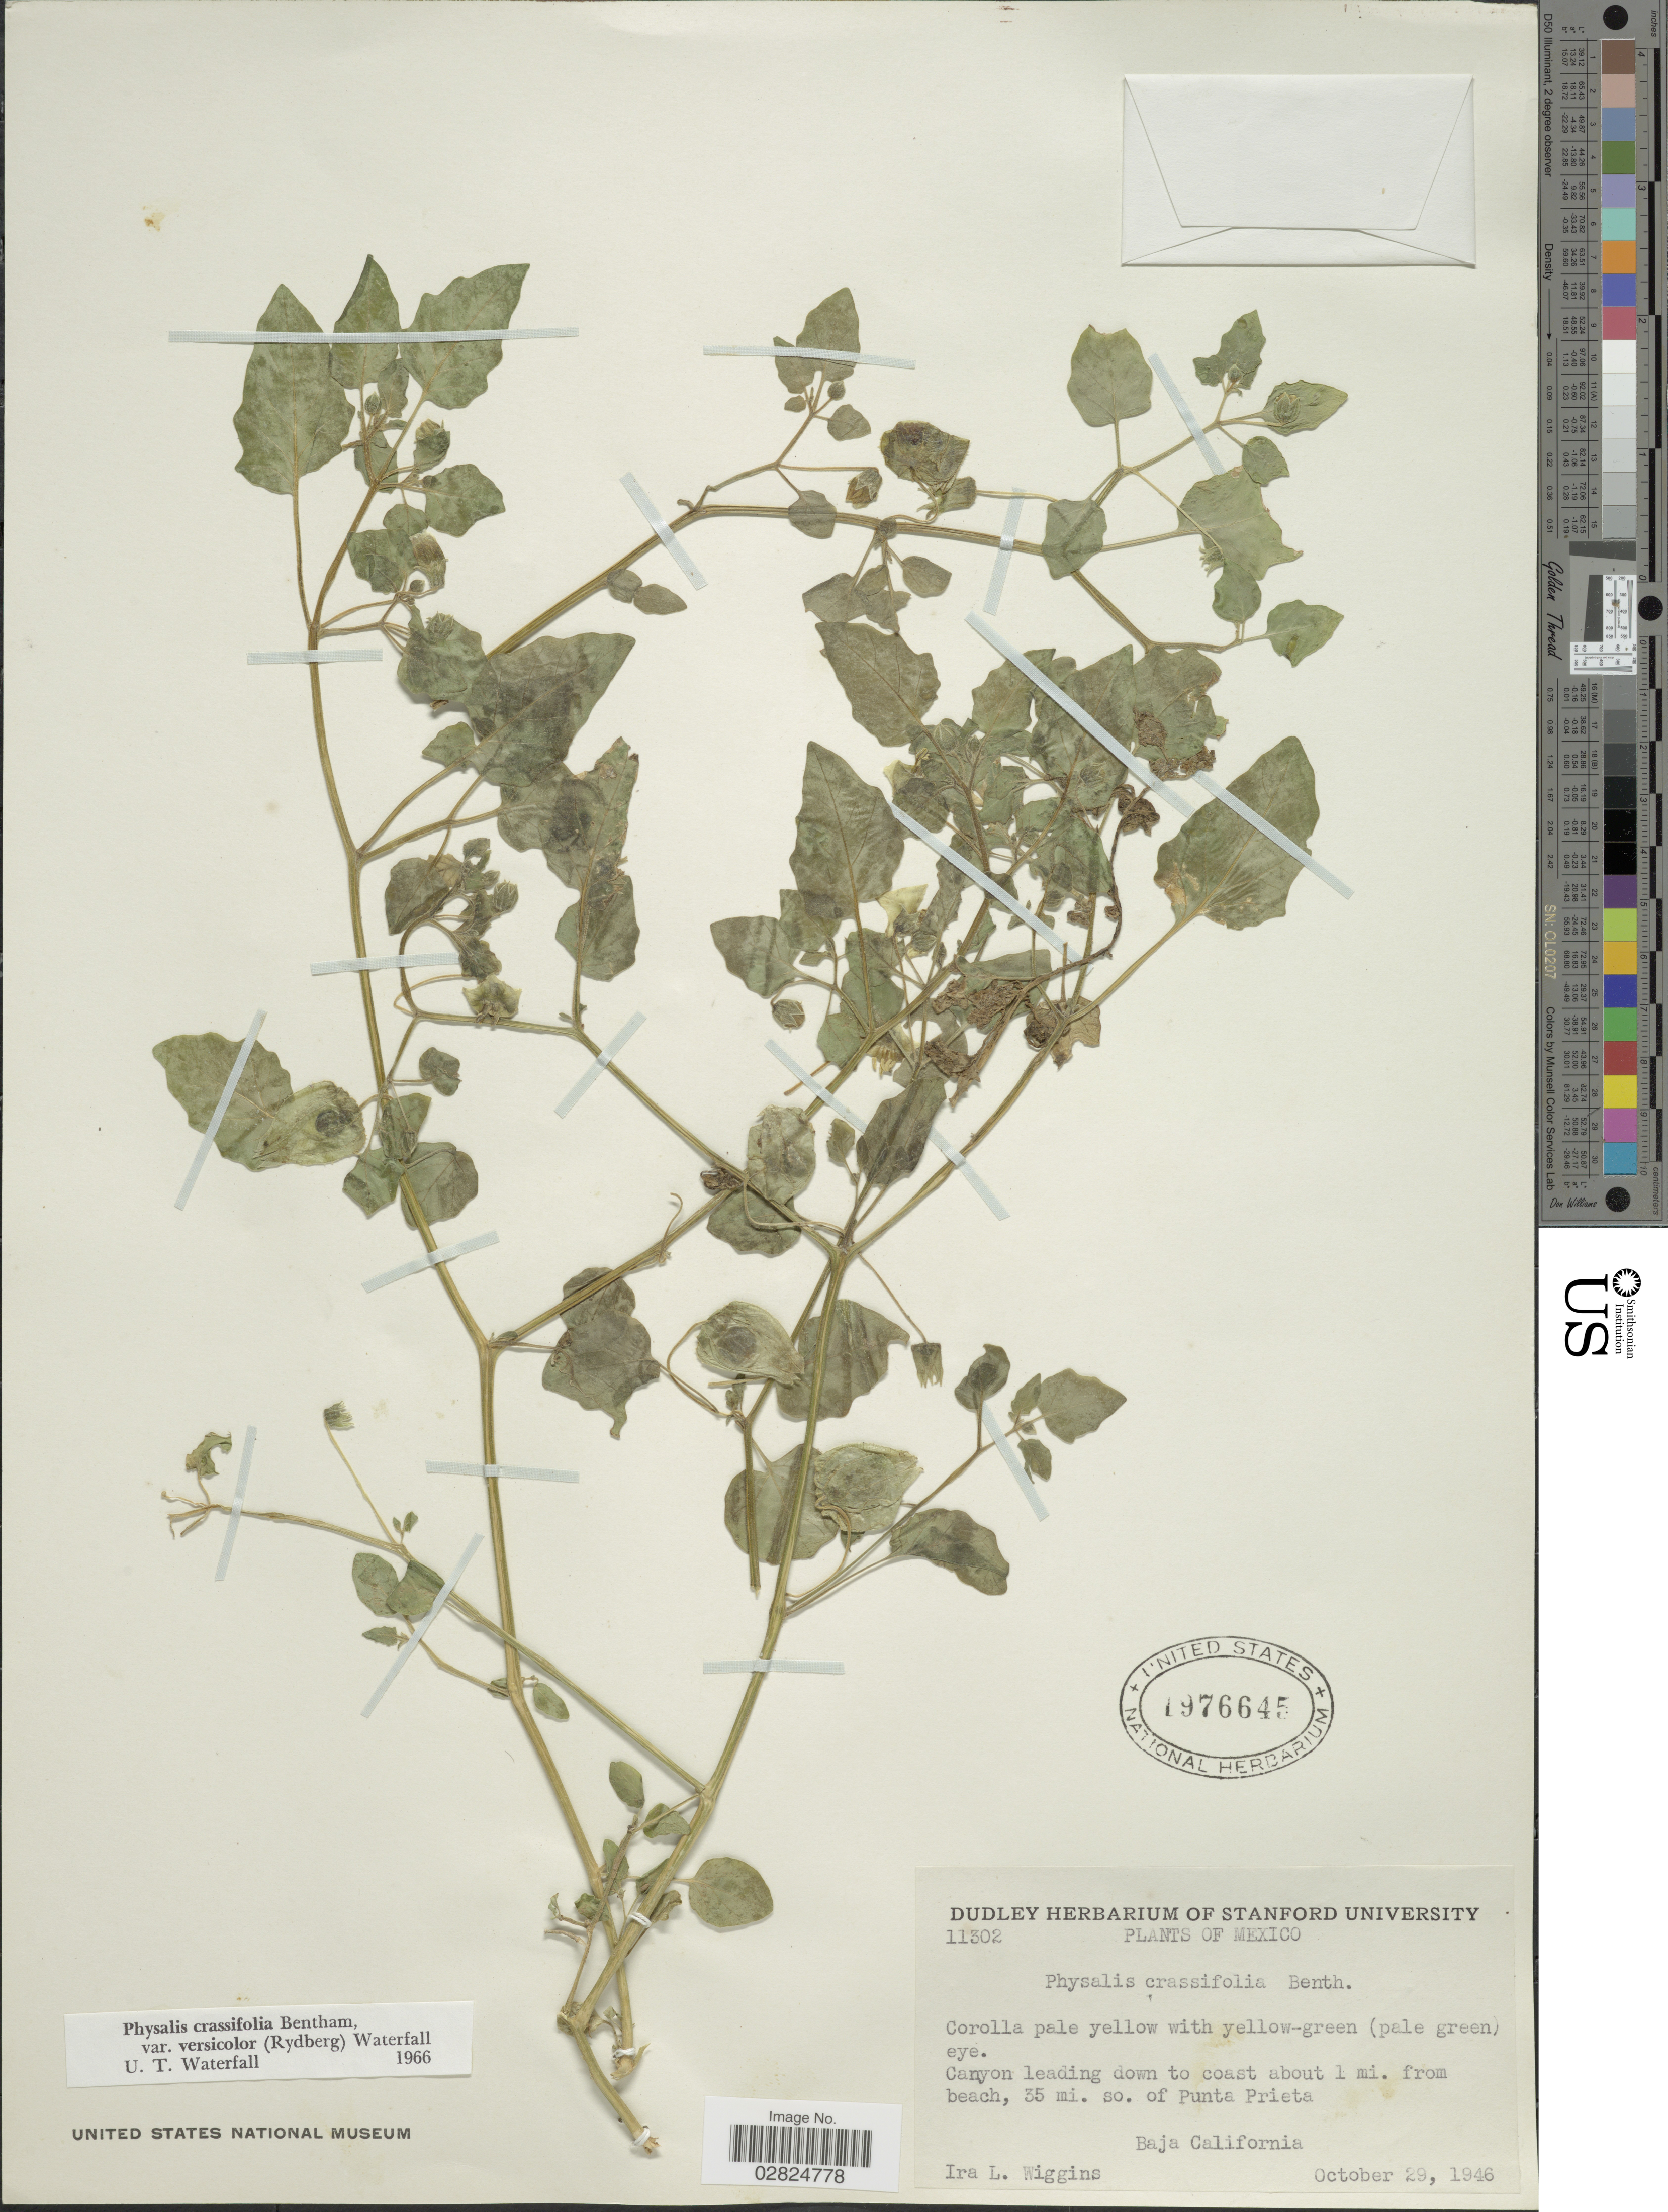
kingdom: Plantae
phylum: Tracheophyta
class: Magnoliopsida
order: Solanales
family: Solanaceae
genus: Physalis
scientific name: Physalis crassifolia var. versicolor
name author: Benth.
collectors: I. L. Wiggins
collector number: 11302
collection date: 1946-10-29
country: Mexico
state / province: Baja California Norte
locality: Canyon leading down to coast about 1 mi. from beach, 35 mi. so. of Punta Prieta. Baja California.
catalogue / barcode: US 1976645